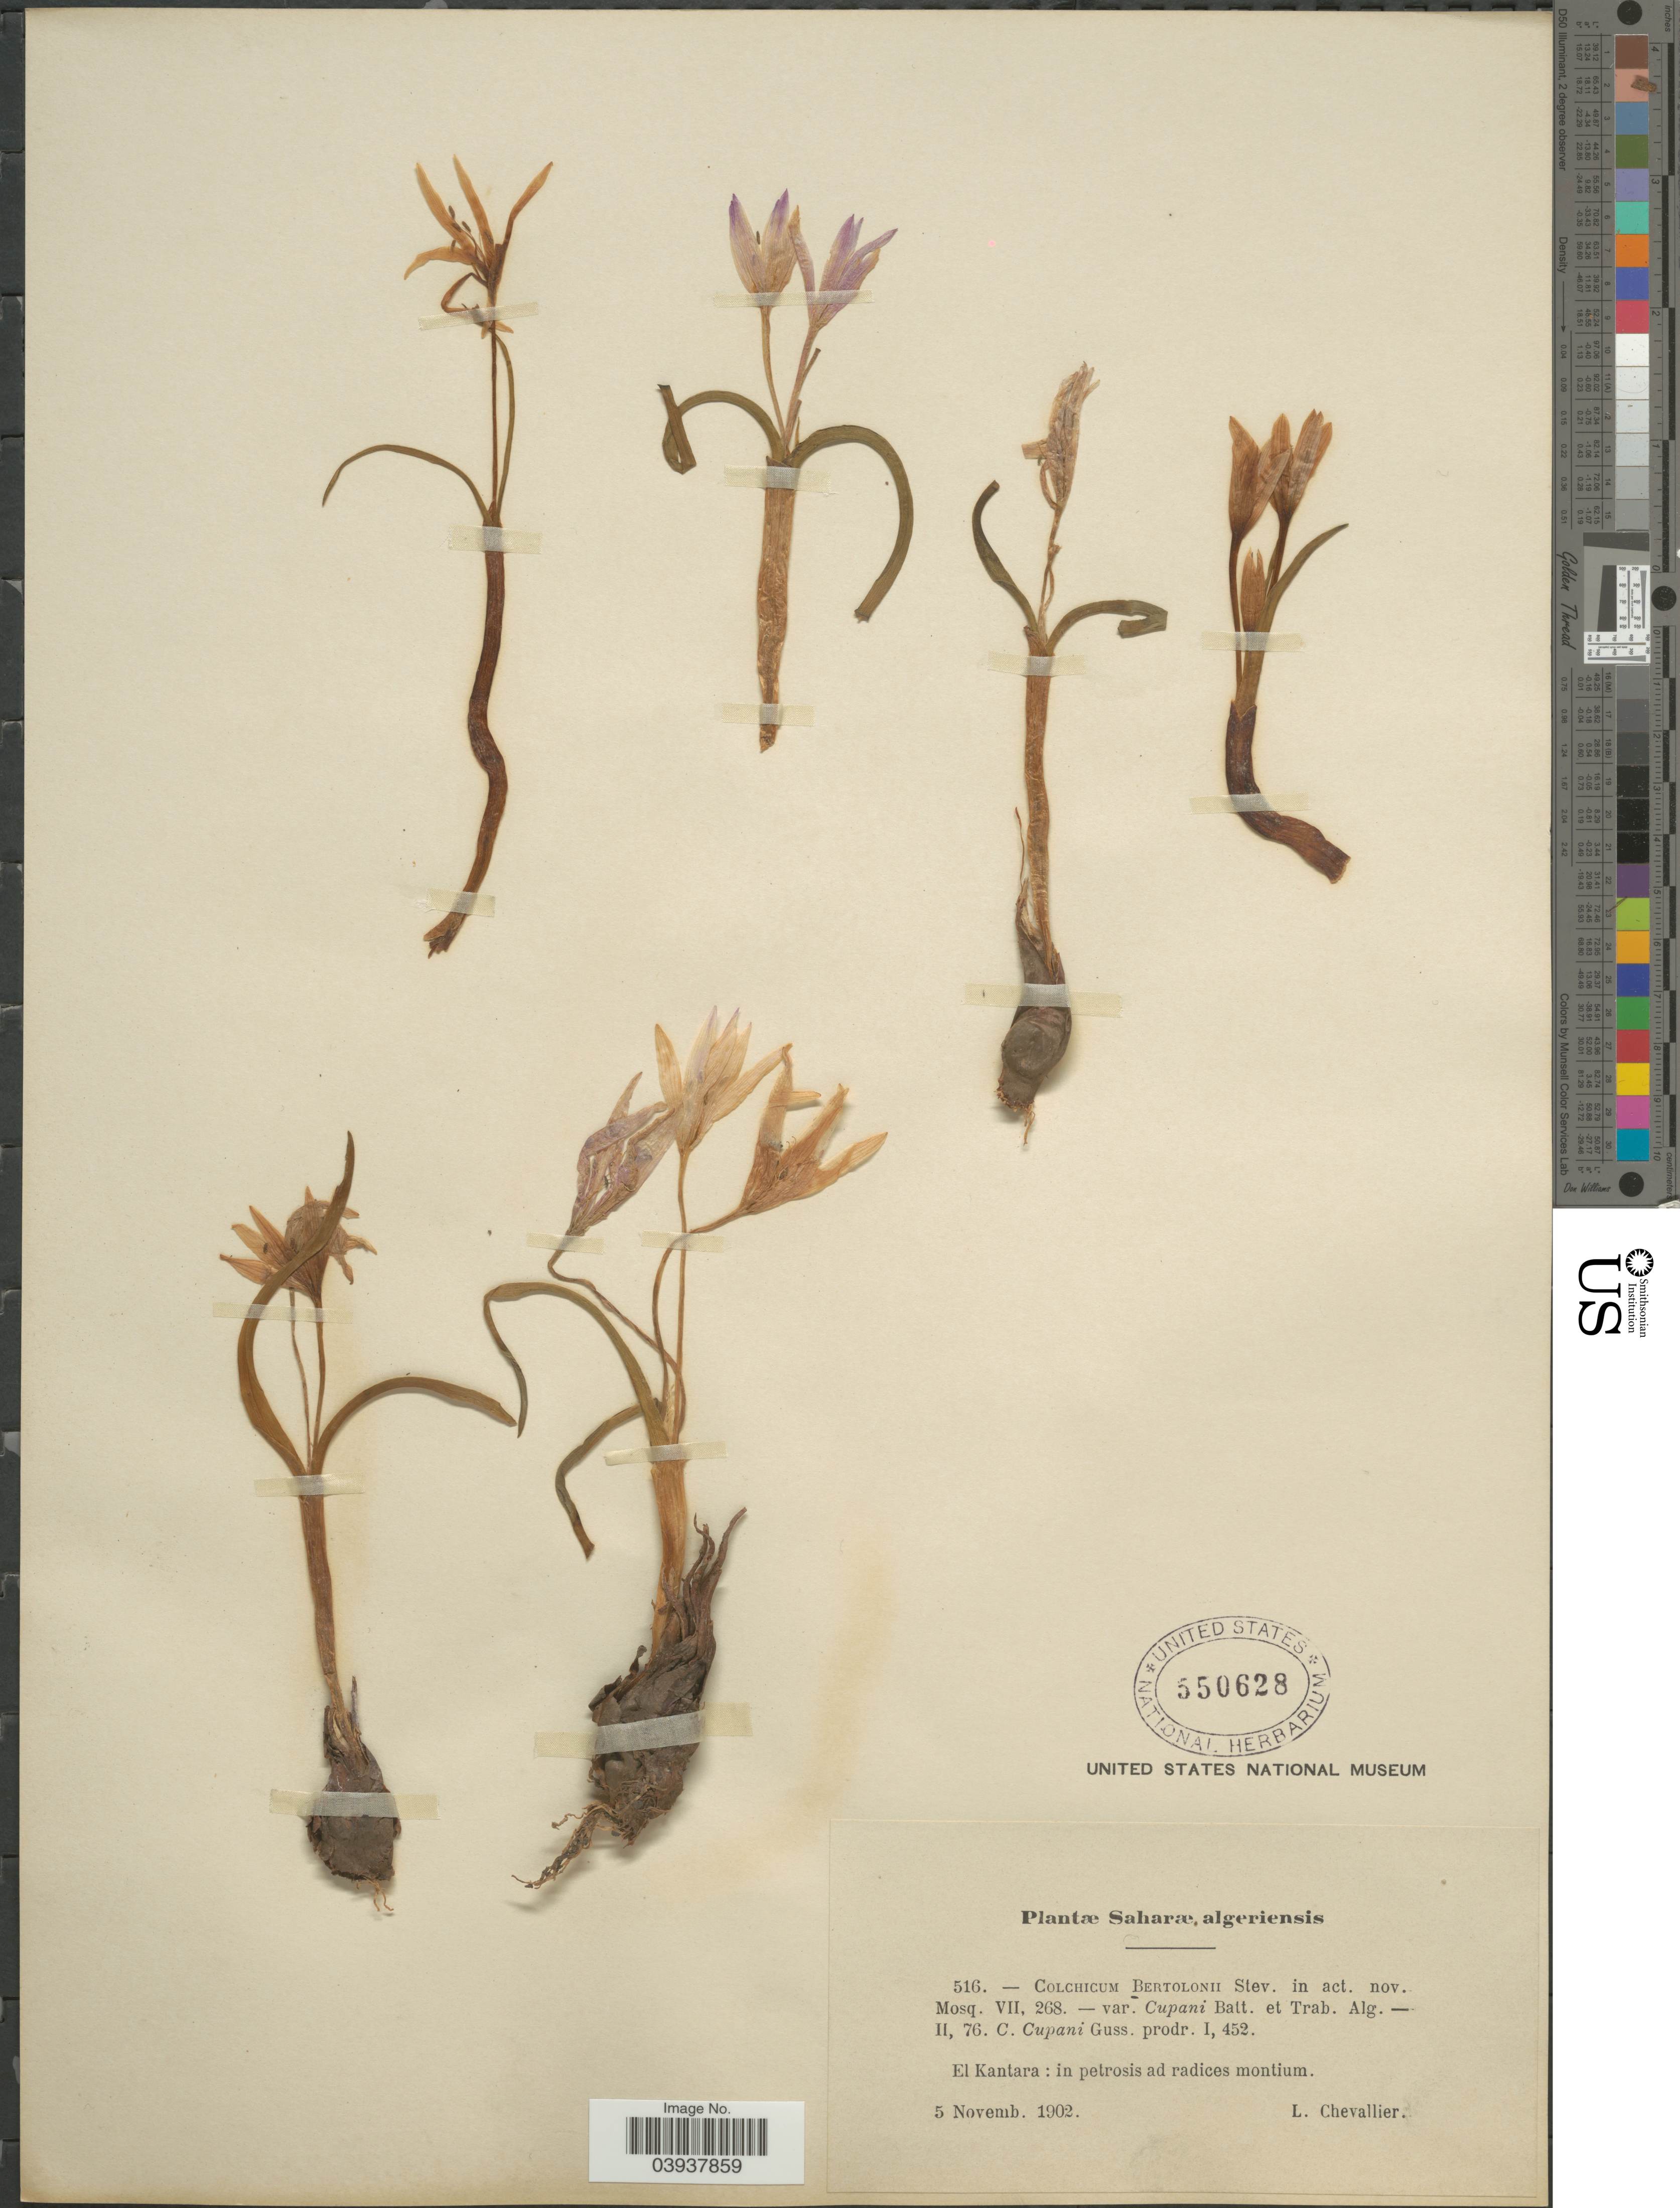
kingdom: Plantae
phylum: Tracheophyta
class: Liliopsida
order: Liliales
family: Colchicaceae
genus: Colchicum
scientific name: Colchicum bertolonii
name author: Steven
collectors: L. Chevallier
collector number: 516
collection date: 1902-11-05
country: Algeria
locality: Saharæ. El Kantara: in petrosis ad radices montium.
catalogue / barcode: US 550628